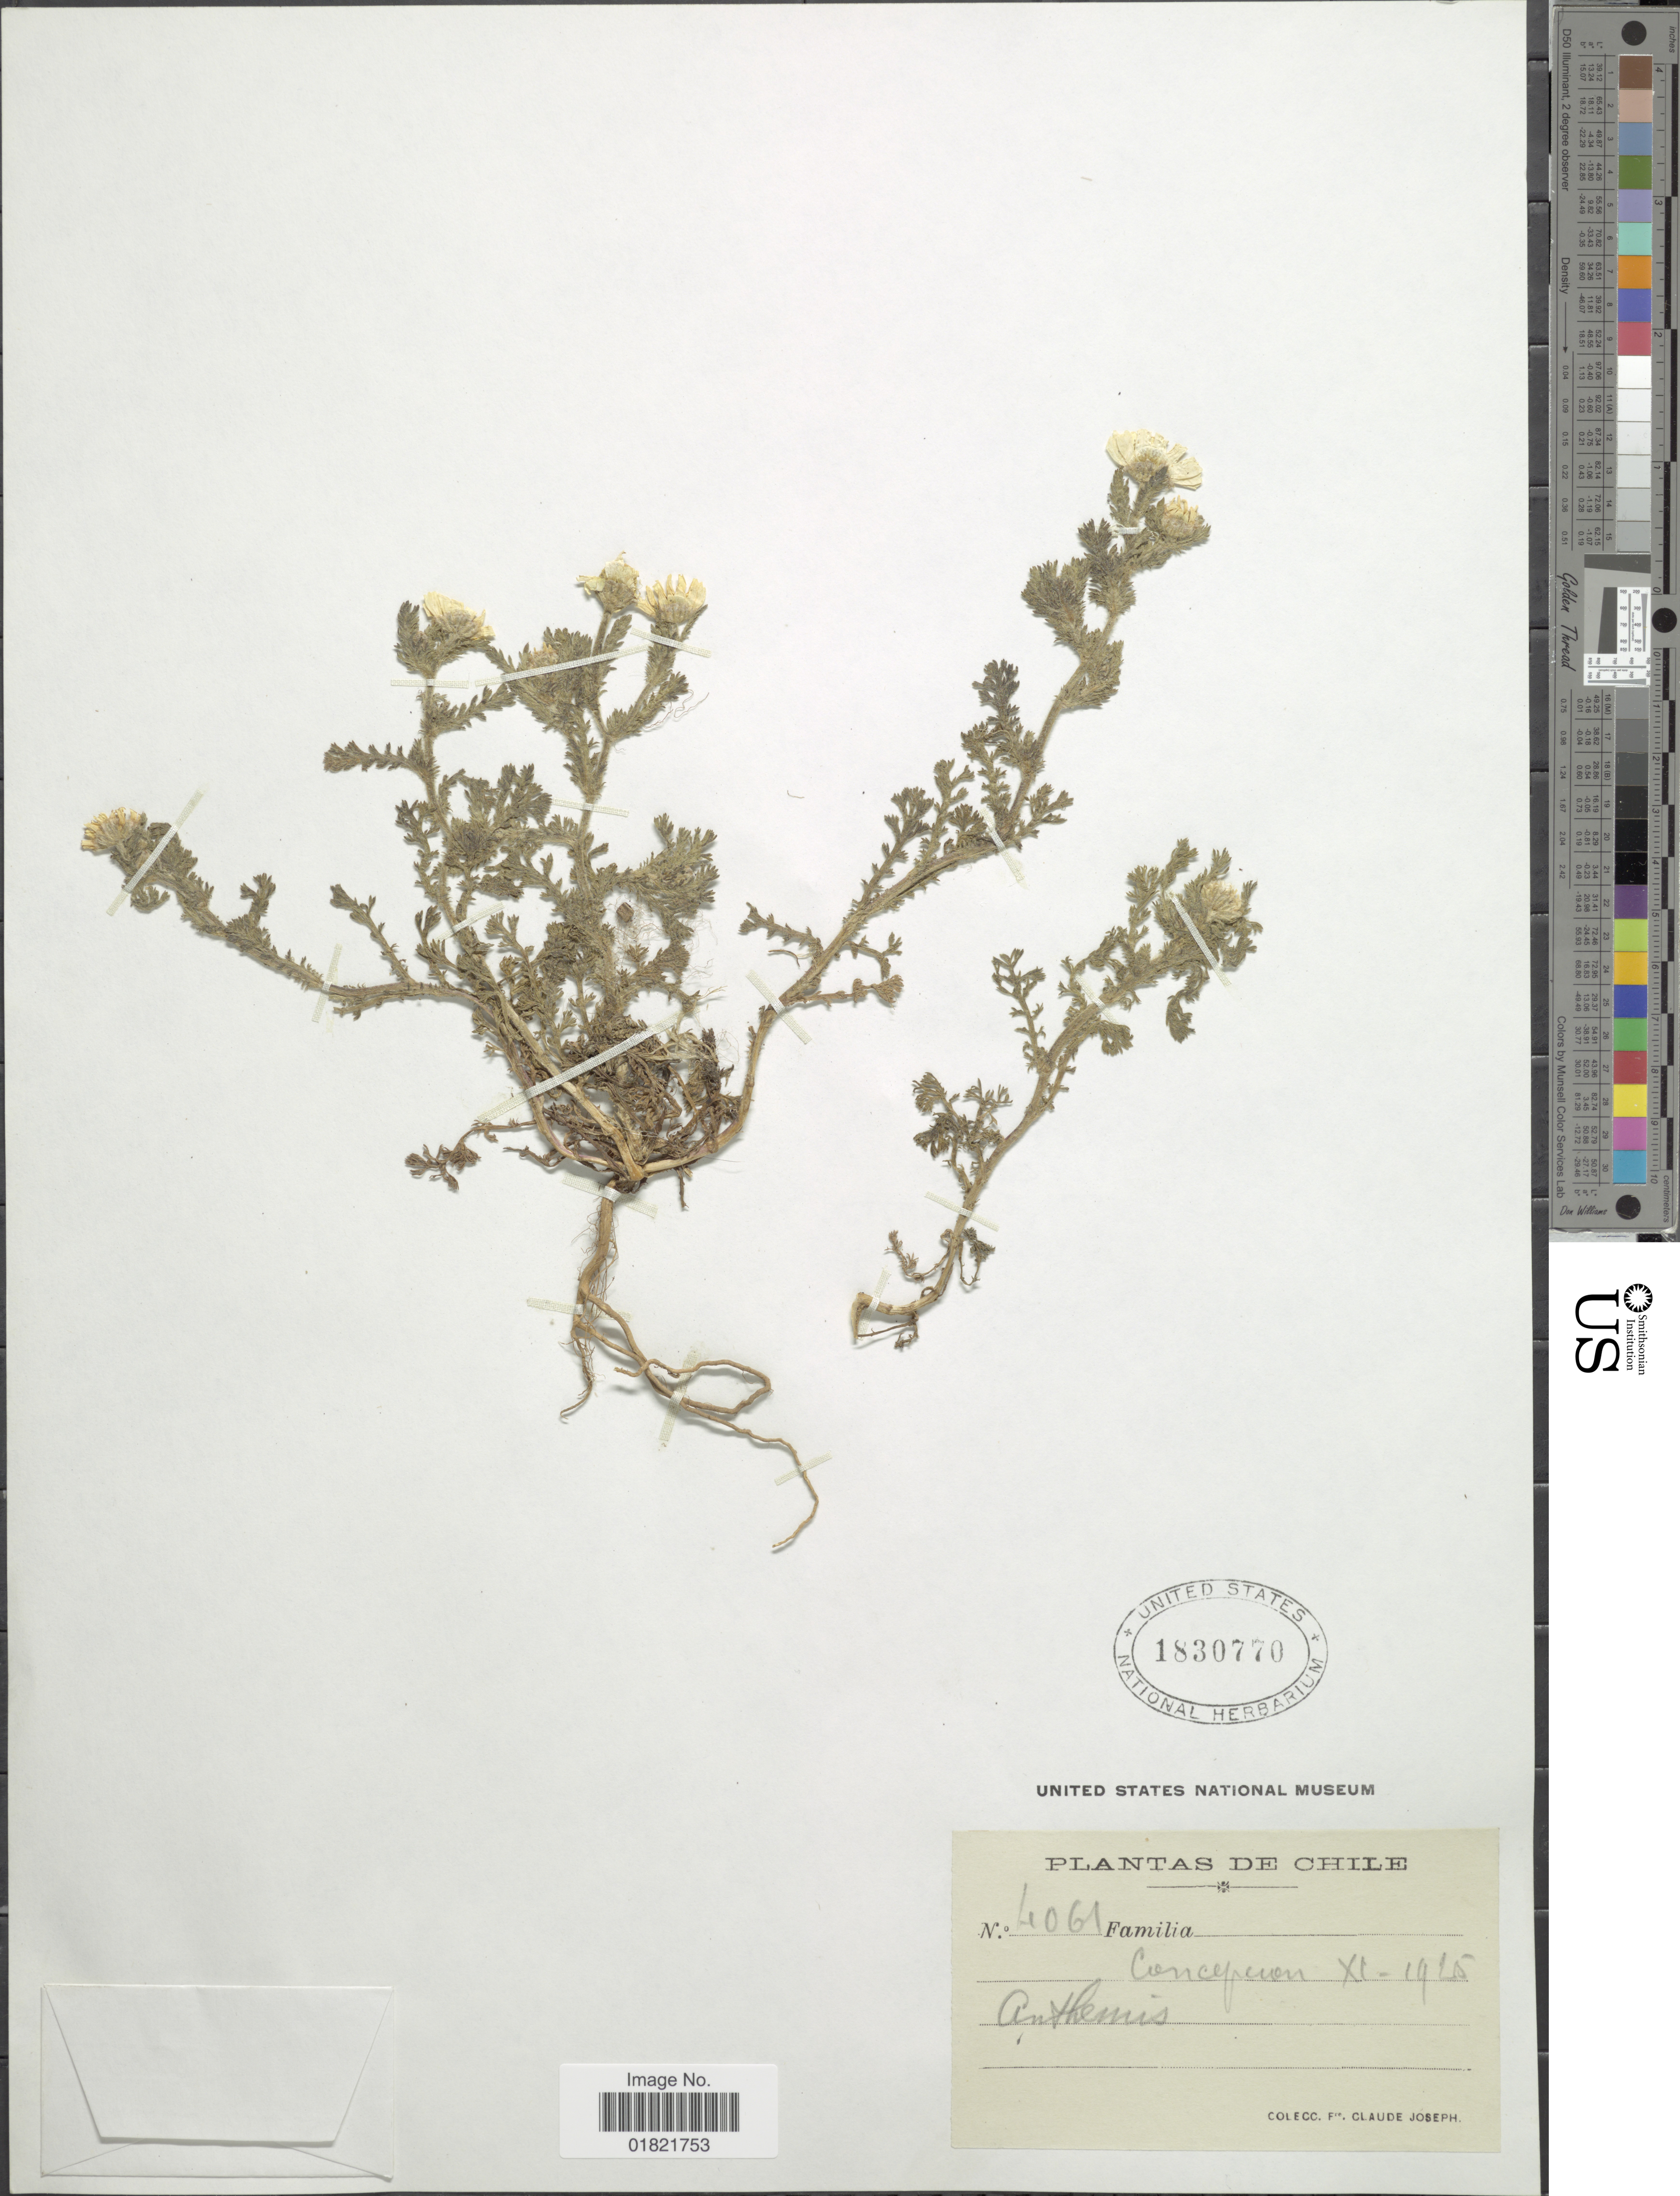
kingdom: Plantae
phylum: Tracheophyta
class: Magnoliopsida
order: Asterales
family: Asteraceae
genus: Anthemis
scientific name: Anthemis sp.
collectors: Frere Claude Joseph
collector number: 4061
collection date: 1925-11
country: Chile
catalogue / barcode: US 1830770